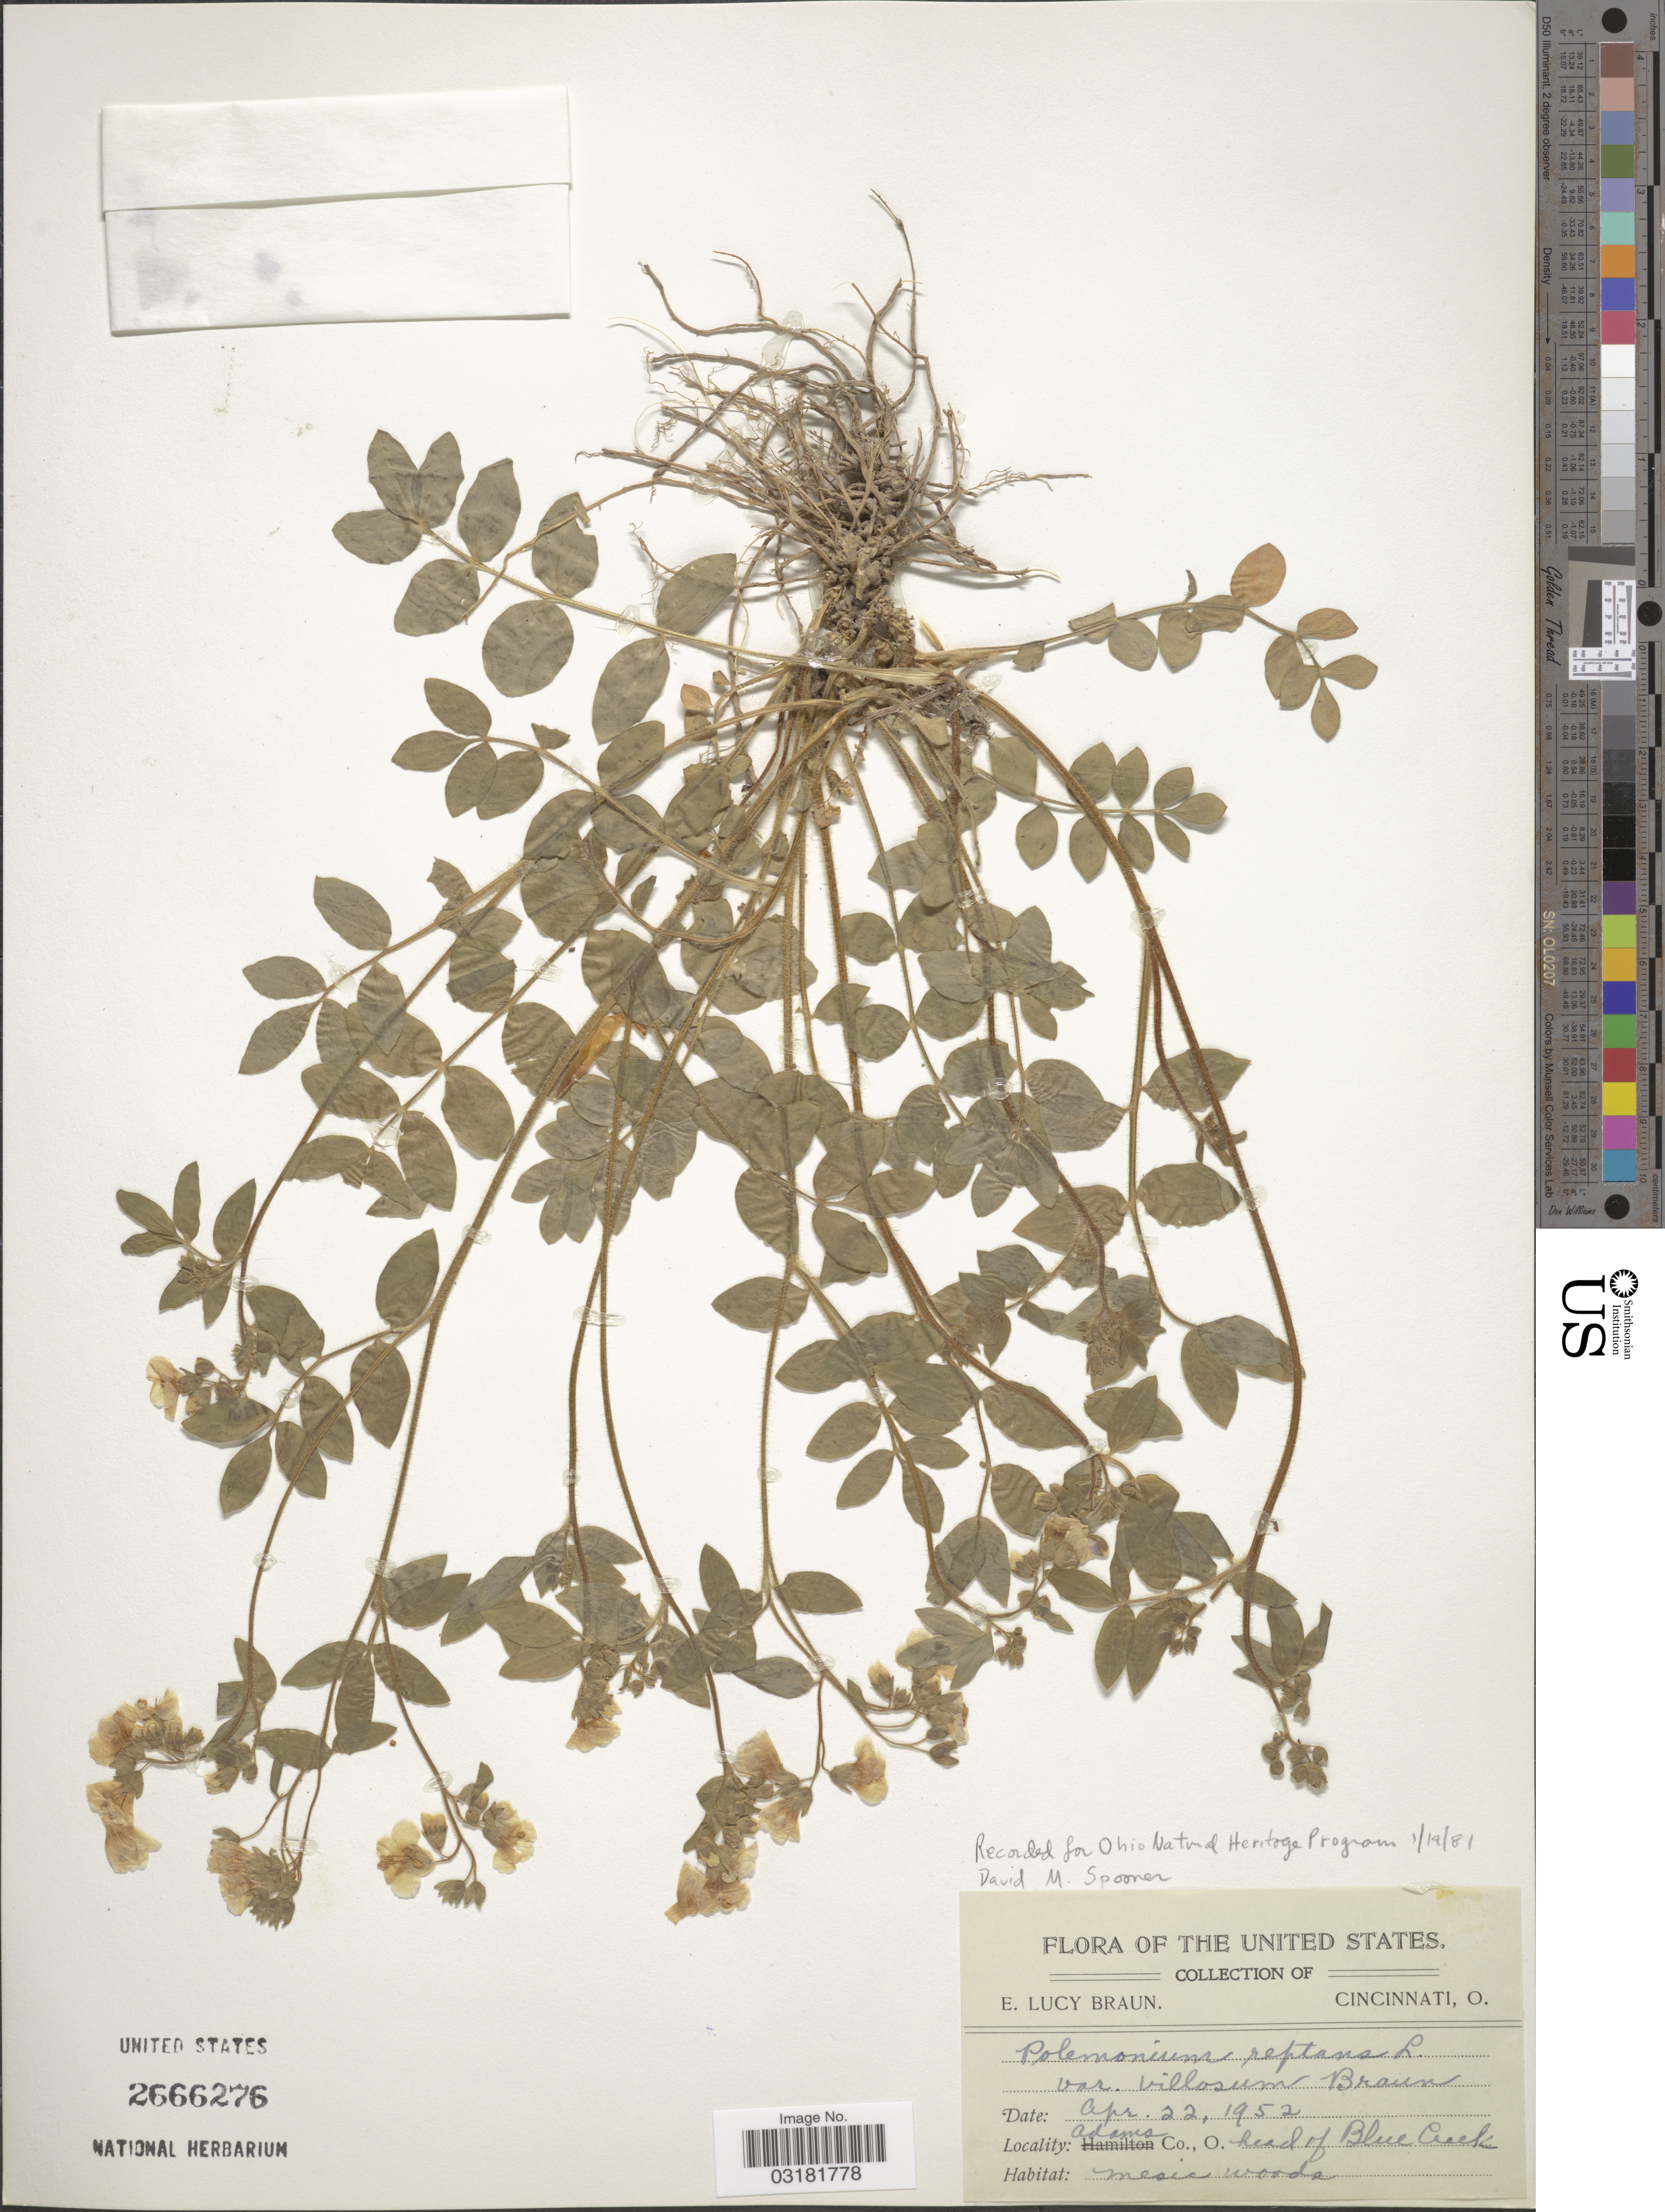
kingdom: Plantae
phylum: Tracheophyta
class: Magnoliopsida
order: Ericales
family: Polemoniaceae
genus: Polemonium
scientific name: Polemonium reptans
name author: L.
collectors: E. L. Braun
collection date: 1953-04-22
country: United States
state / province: Ohio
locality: Adams Co., O. Head of Blue Creek.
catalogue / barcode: US 2666276